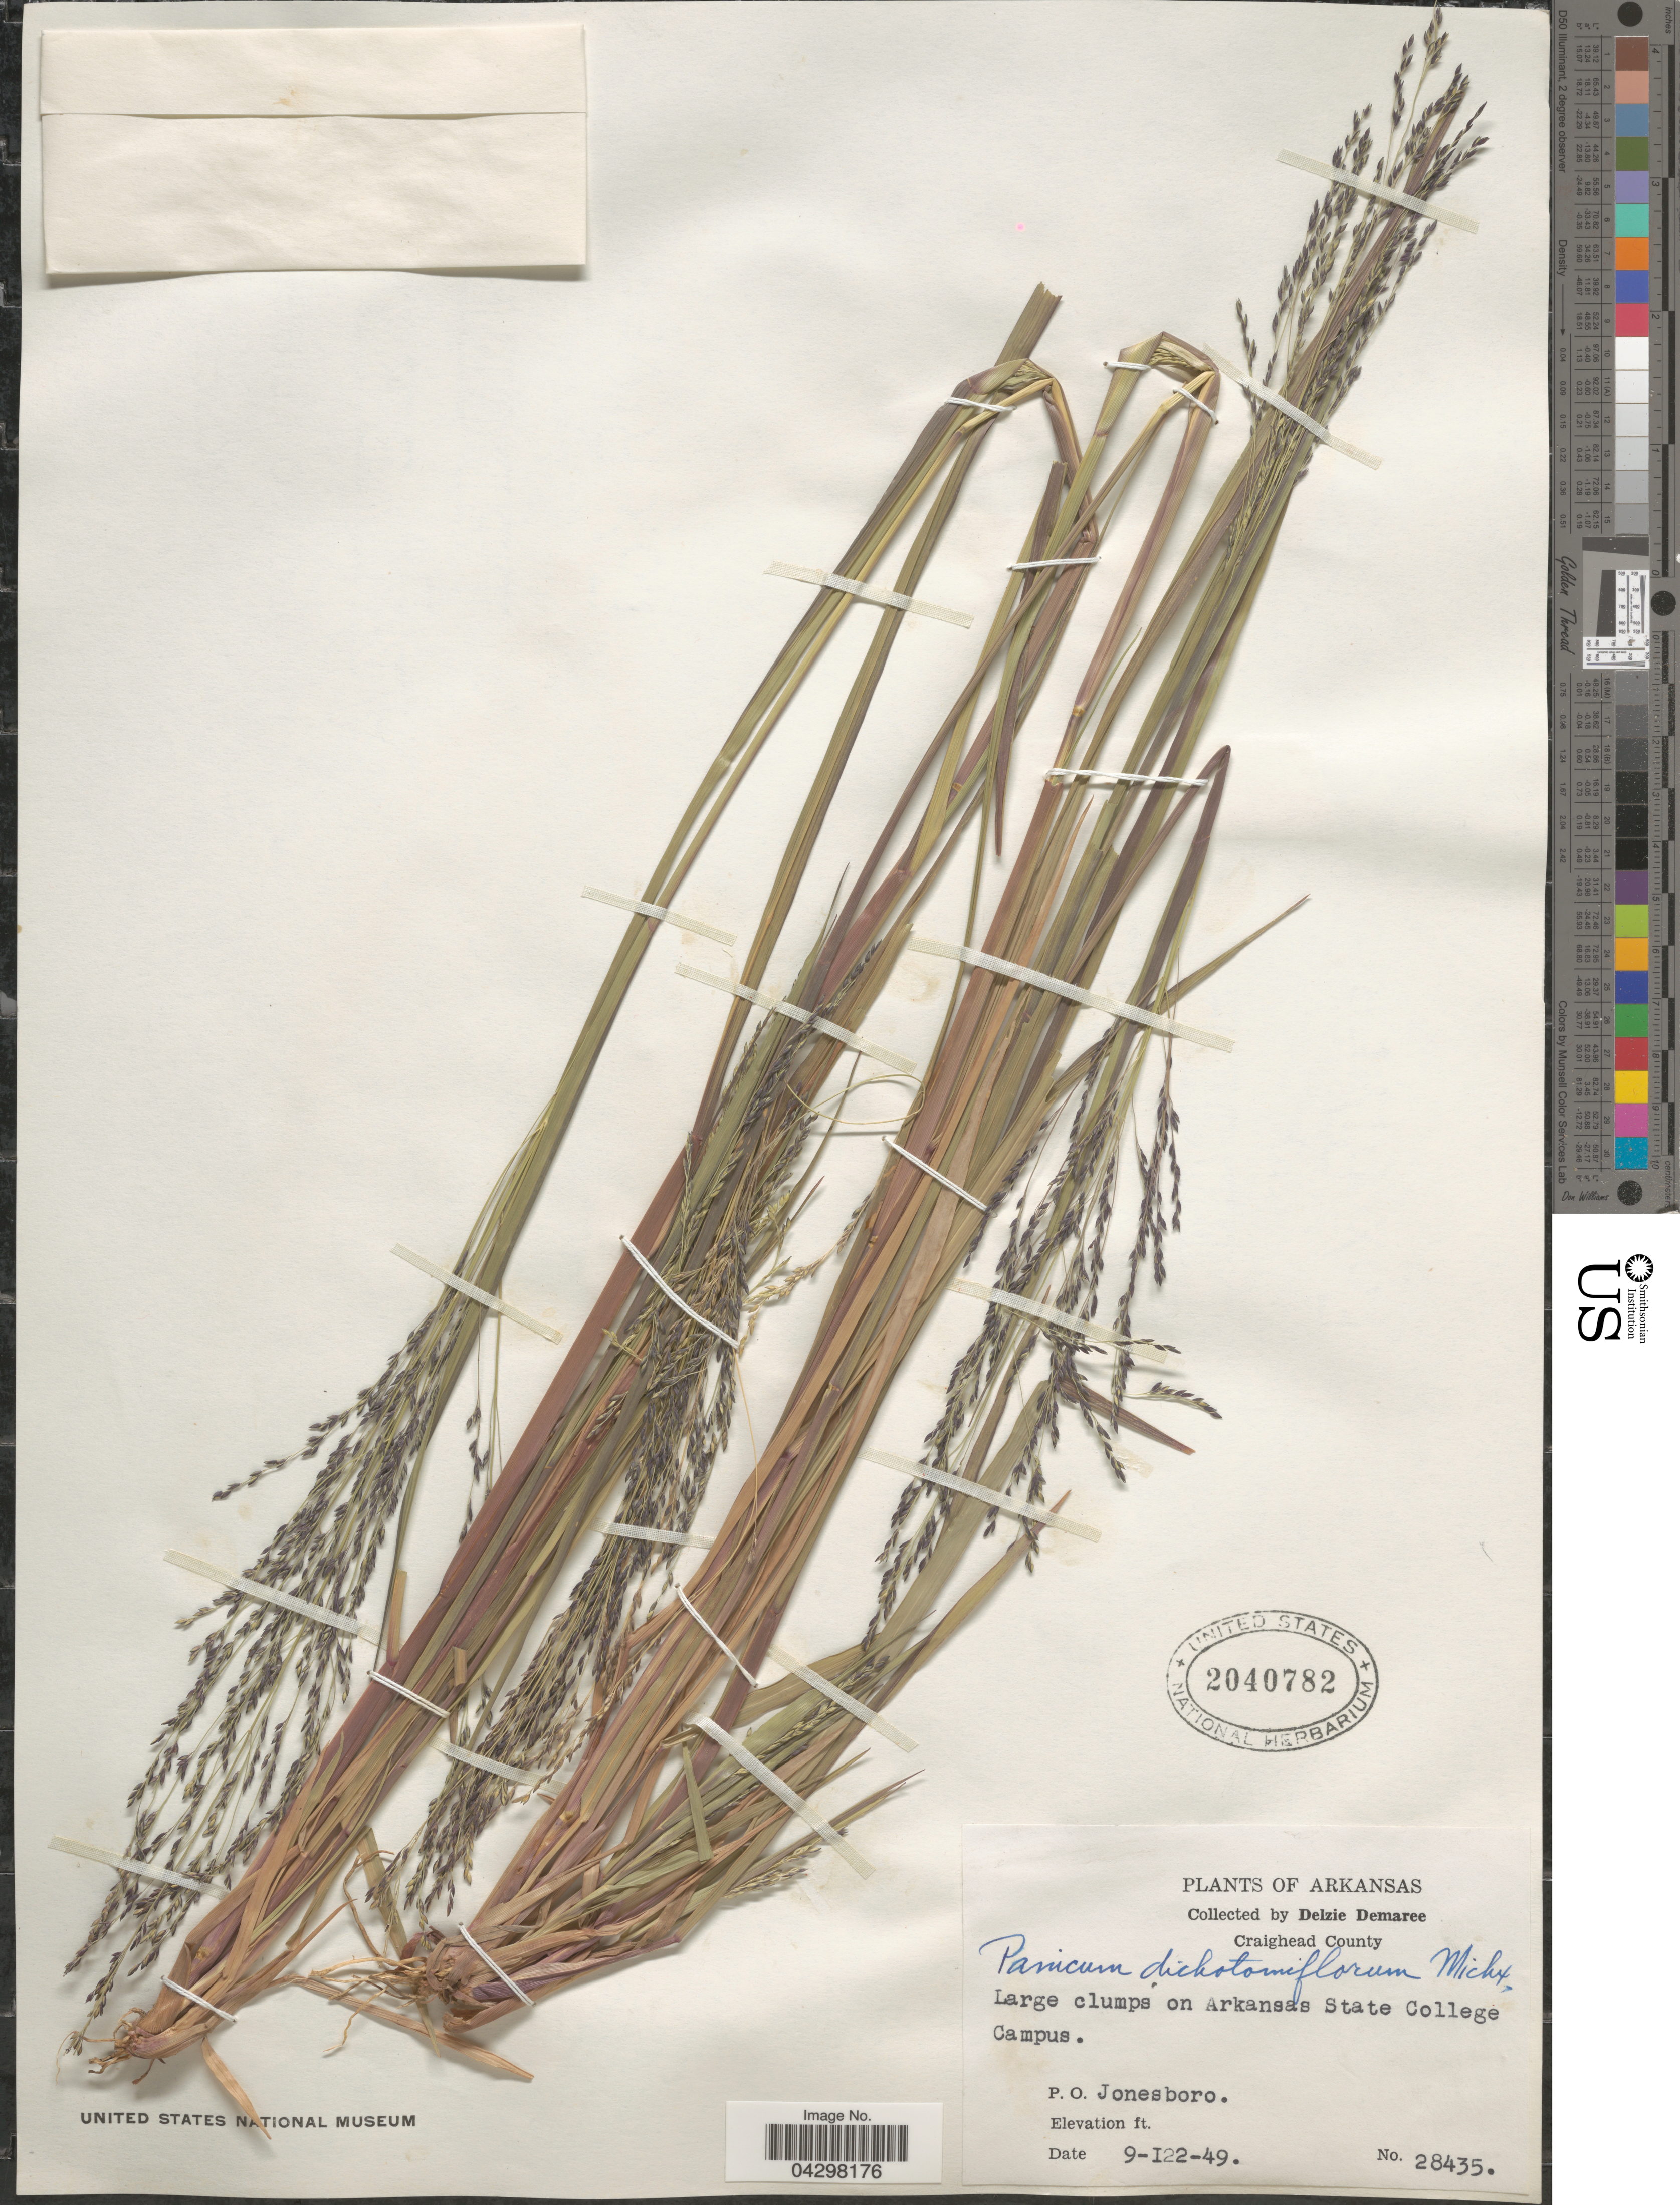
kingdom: Plantae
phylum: Tracheophyta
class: Liliopsida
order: Poales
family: Poaceae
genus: Panicum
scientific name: Panicum dichotomiflorum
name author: Michx.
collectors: D. Demaree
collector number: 28435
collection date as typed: Transcribed d/m/y: 12/9/49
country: United States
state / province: Arkansas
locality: Craighead County. On Arkansas State College Campus. P. O. Jonesboro.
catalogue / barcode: US 2040782